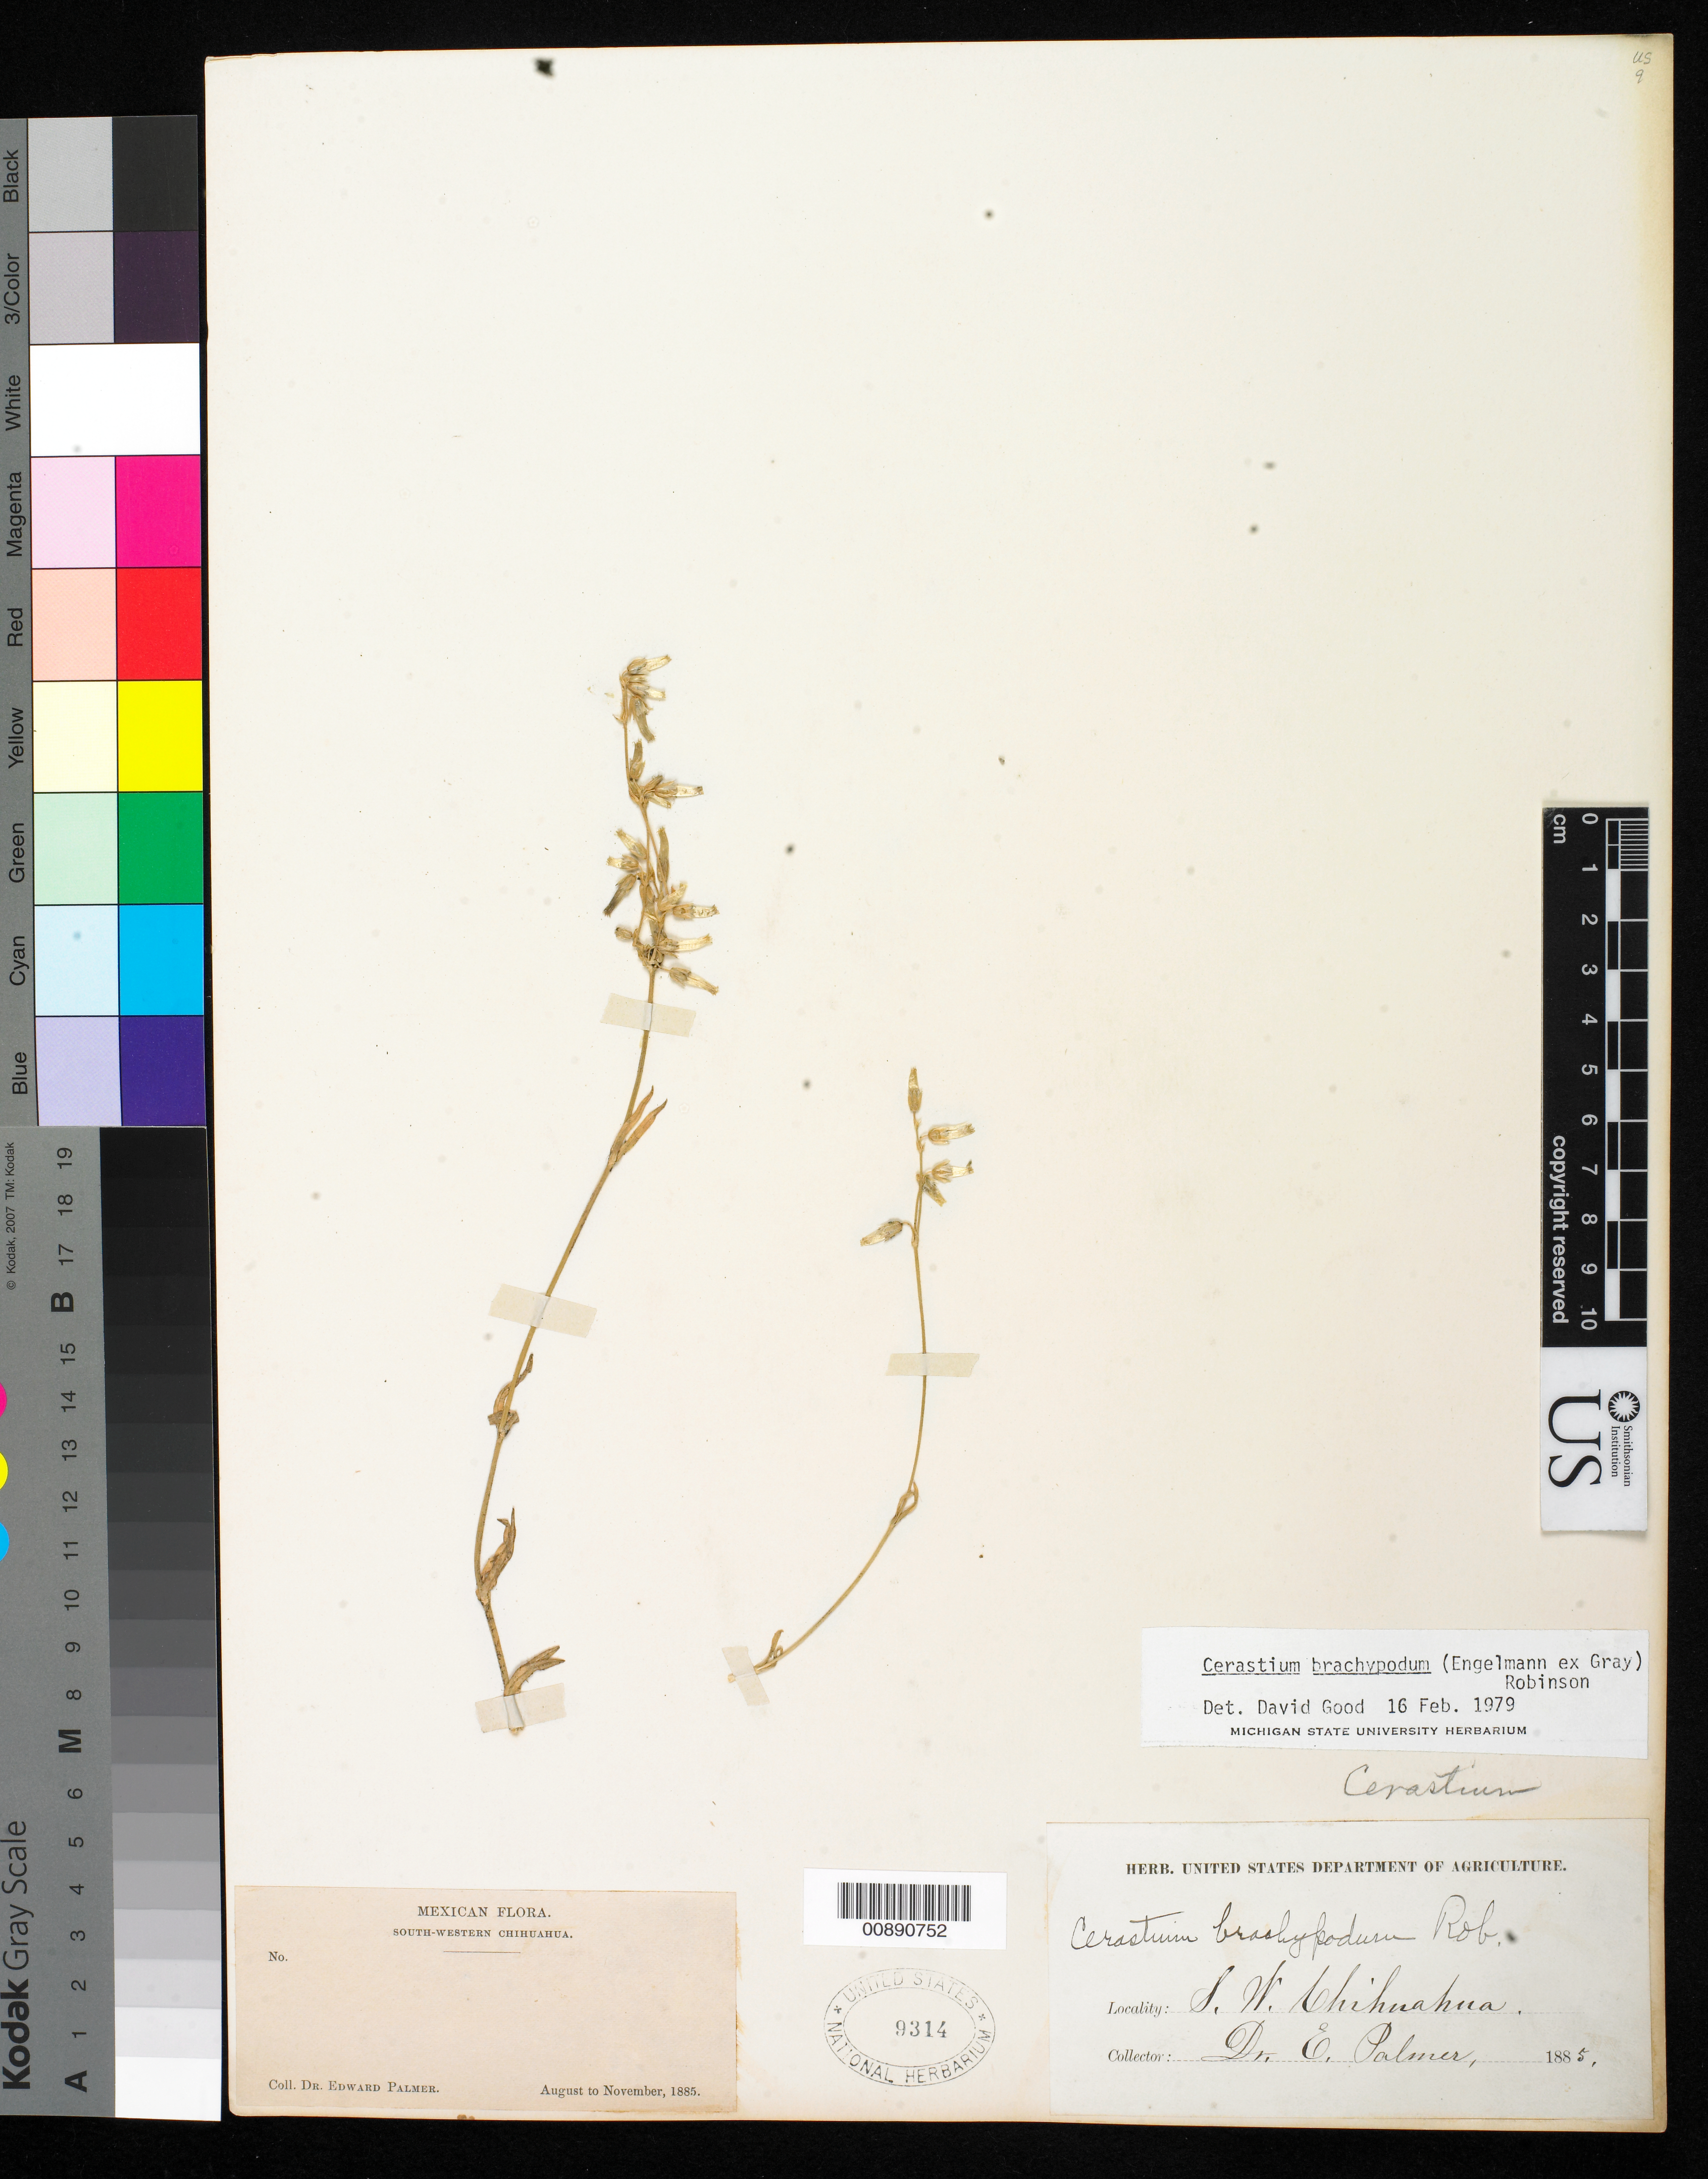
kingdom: Plantae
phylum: Tracheophyta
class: Magnoliopsida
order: Caryophyllales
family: Caryophyllaceae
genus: Cerastium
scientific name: Cerastium brachypodum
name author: (Engelm. ex A. Gray) B.L. Rob.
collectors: E. Palmer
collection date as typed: Aug 1885 to -- Nov 1885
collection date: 1885-08/1885-11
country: Mexico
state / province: Chihuahua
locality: South-Western Chihuahua.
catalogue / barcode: US 9314